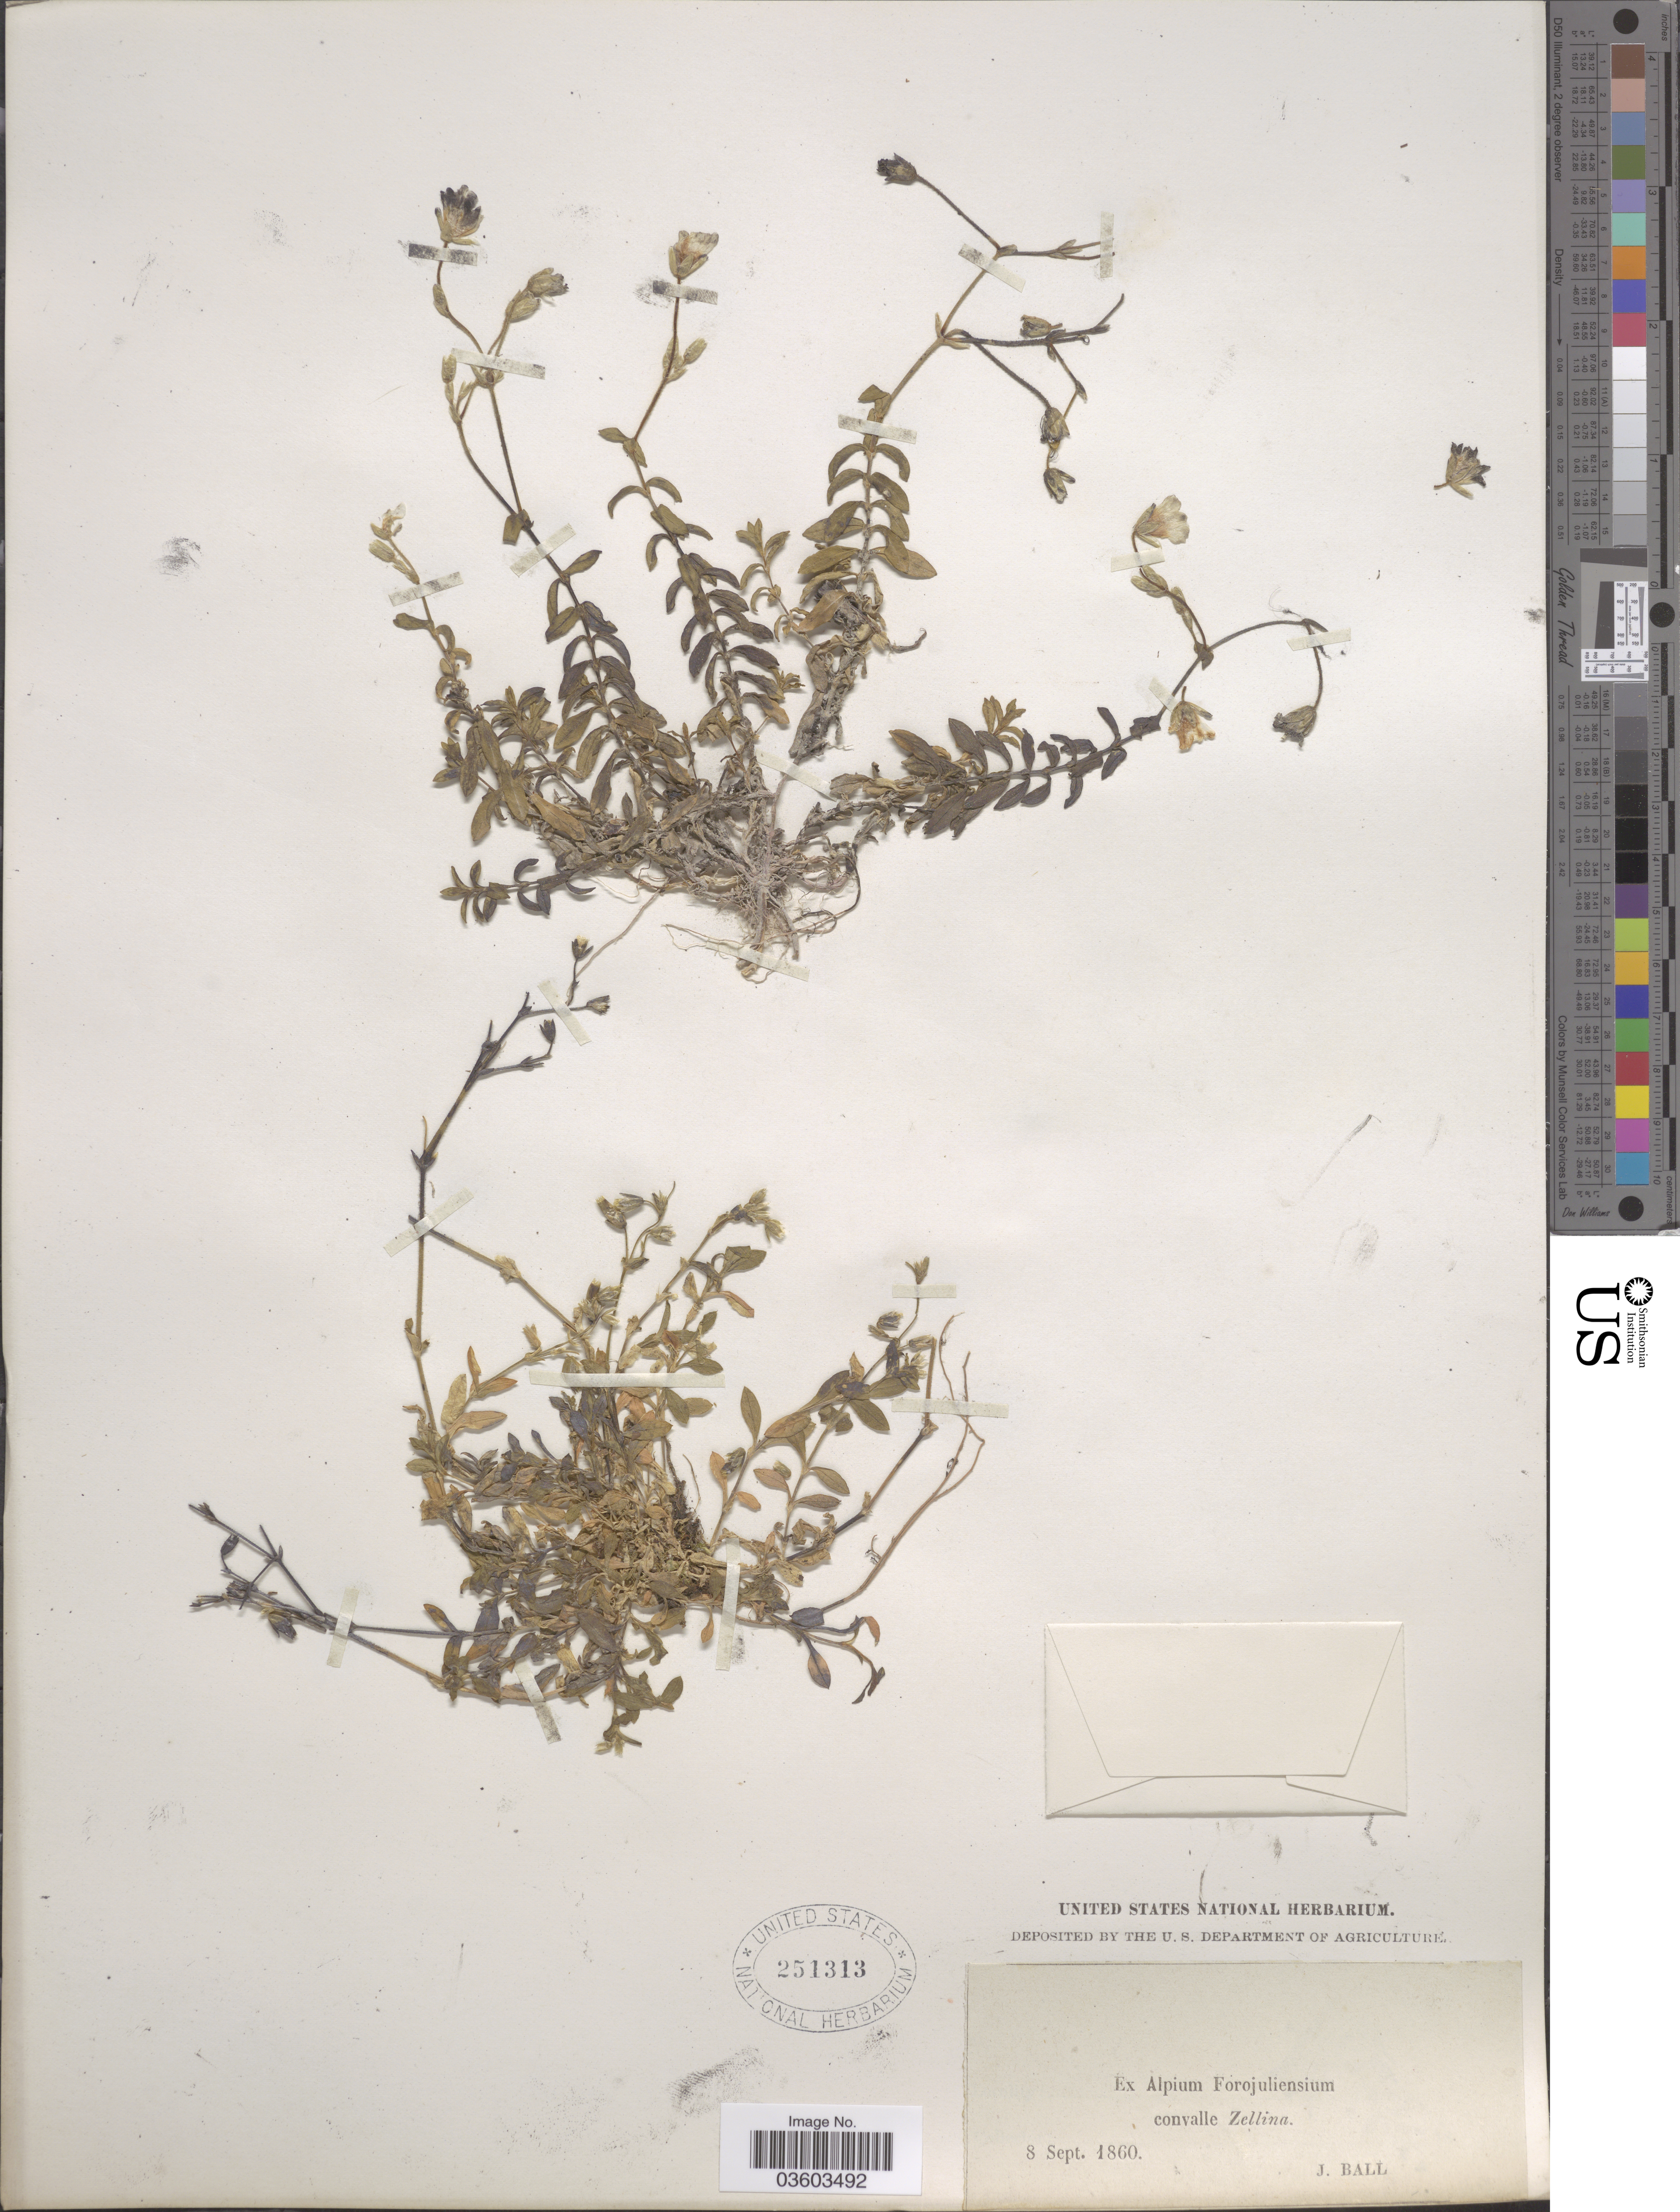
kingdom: Plantae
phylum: Tracheophyta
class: Magnoliopsida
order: Caryophyllales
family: Caryophyllaceae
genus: Cerastium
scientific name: Cerastium sp.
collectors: J. Ball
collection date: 1860-09-08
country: Italy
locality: Ex Alpium Forojuliensium covalle Zellina.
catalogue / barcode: US 251313